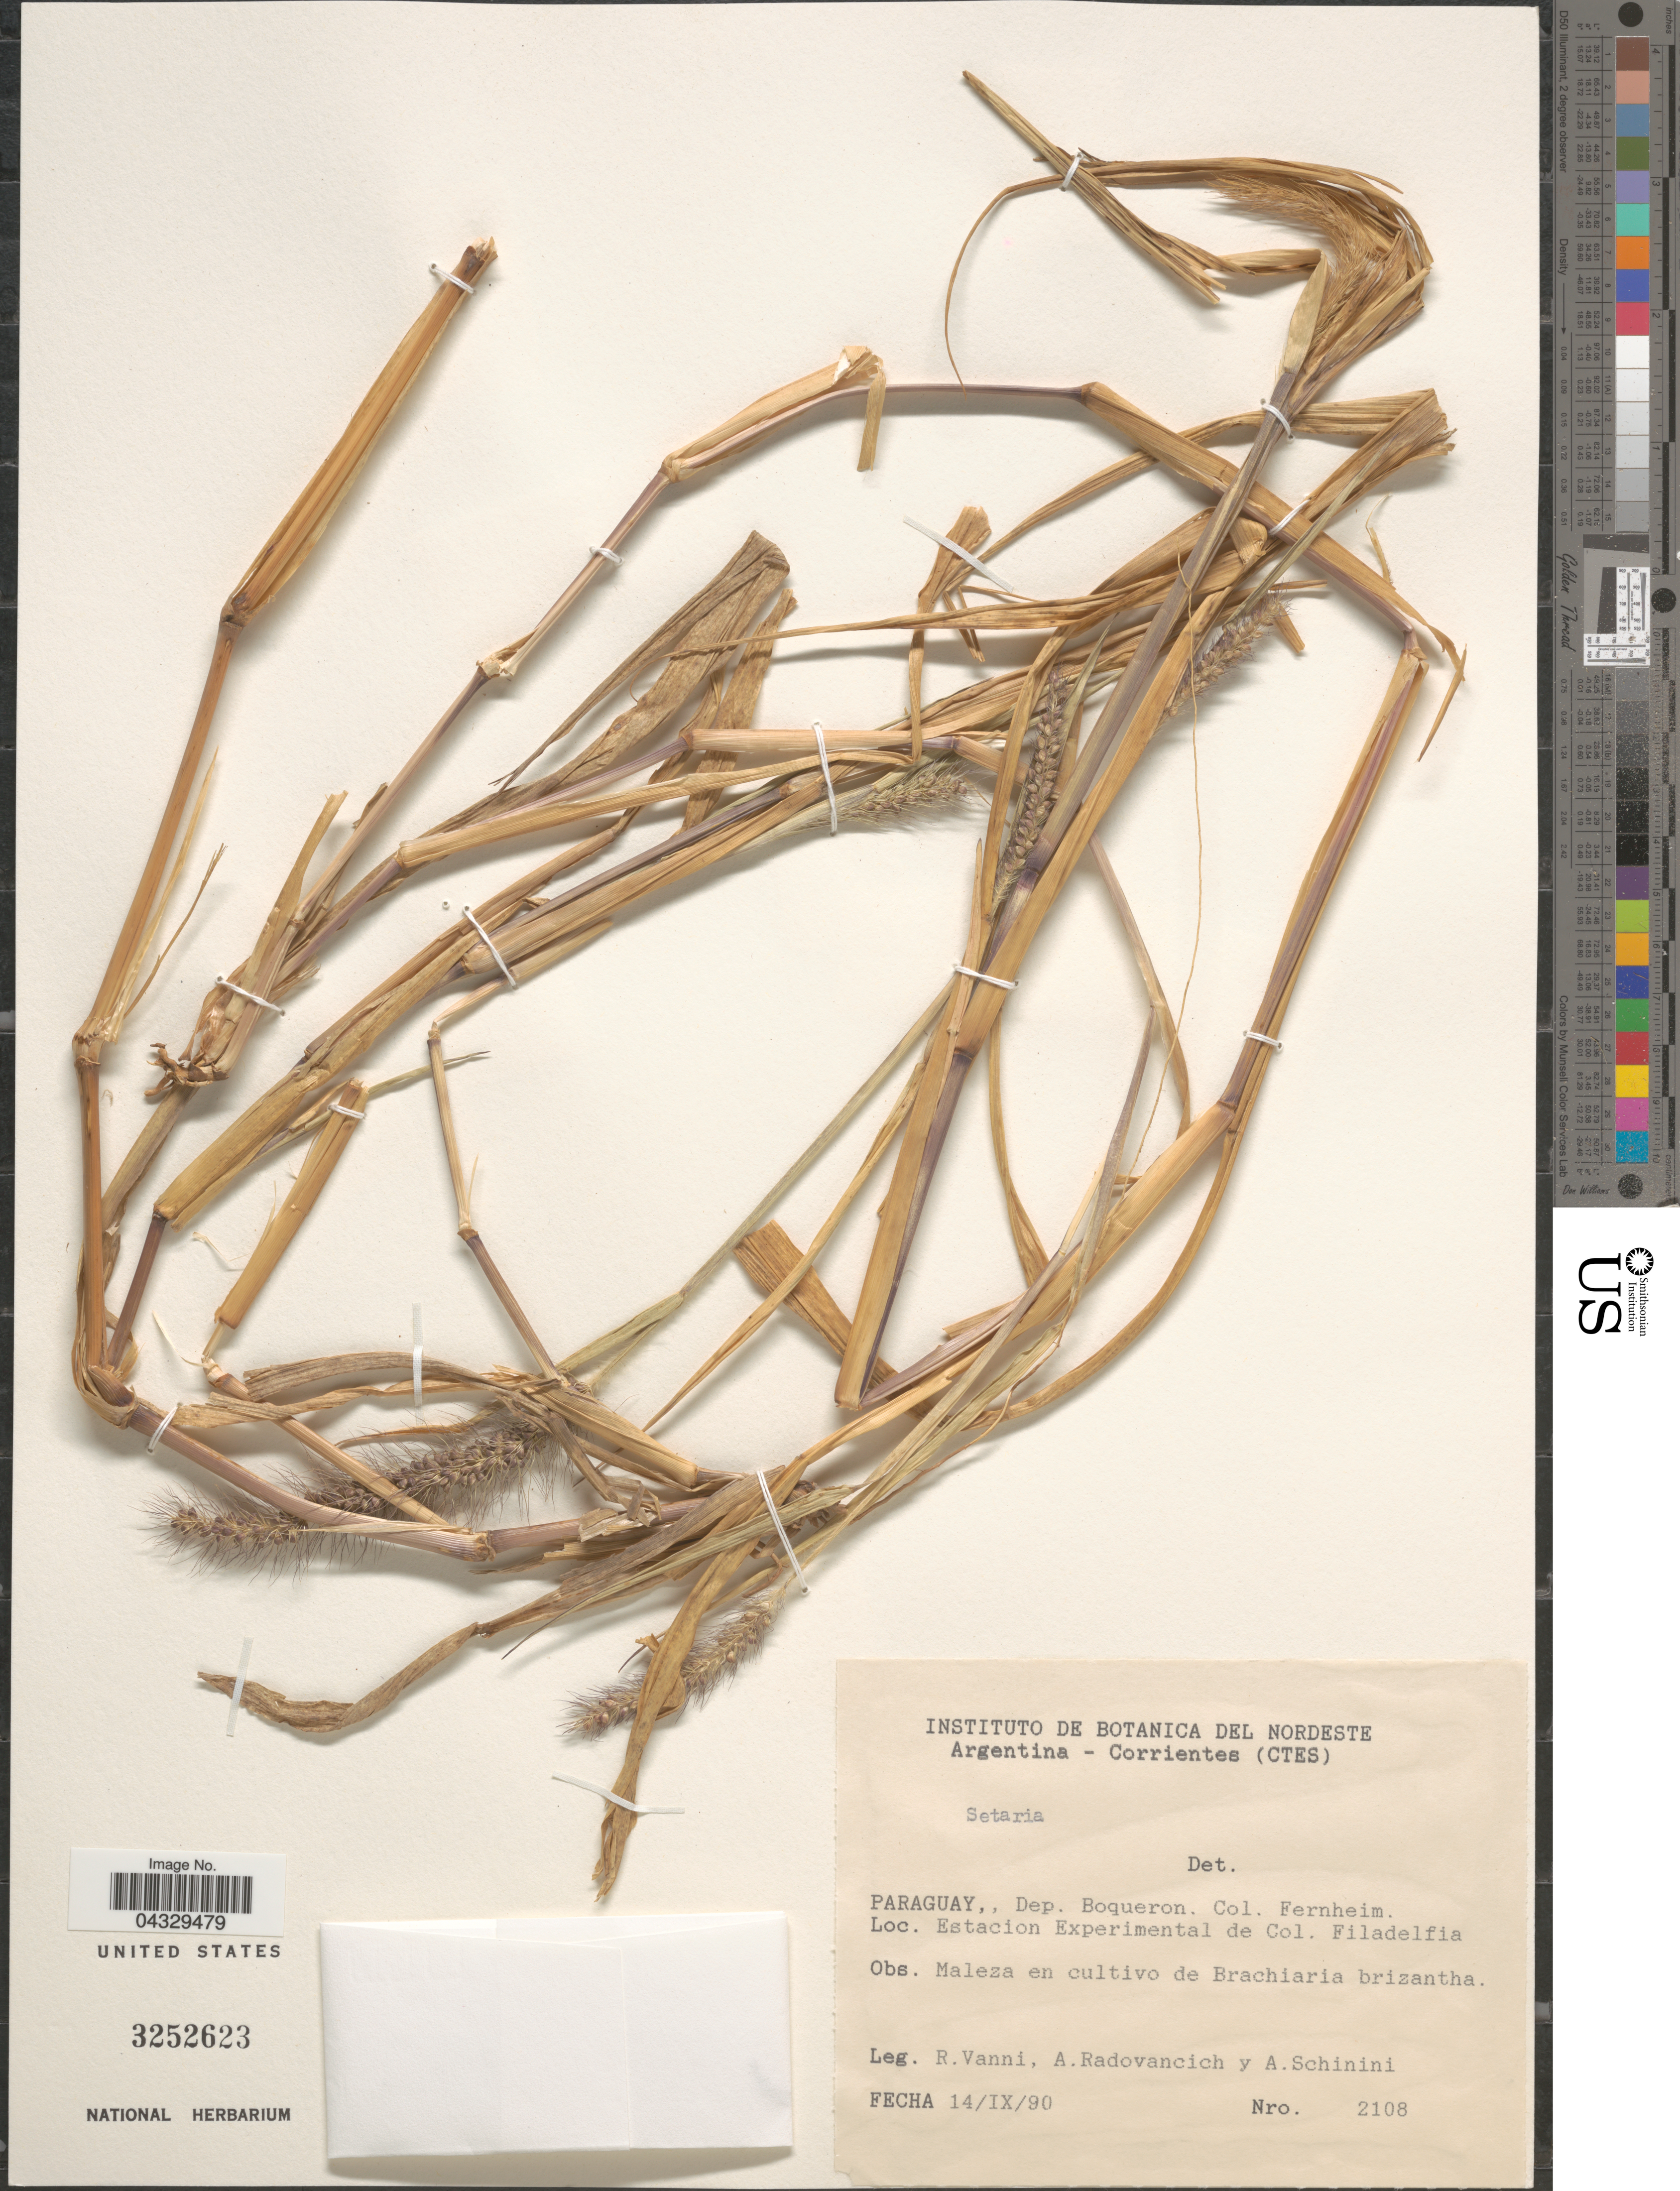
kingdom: Plantae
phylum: Tracheophyta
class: Liliopsida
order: Poales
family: Poaceae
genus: Setaria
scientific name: Setaria sp.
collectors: R. Vanni, A. Radovancich & A. Schinini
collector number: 2108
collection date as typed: Transcribed d/m/y: 14/9/90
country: Paraguay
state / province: Boqueron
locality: Dep. Boqueron. Col. Fernheim. Estacion Experimental de Col. Filadelfia.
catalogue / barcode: US 3252623